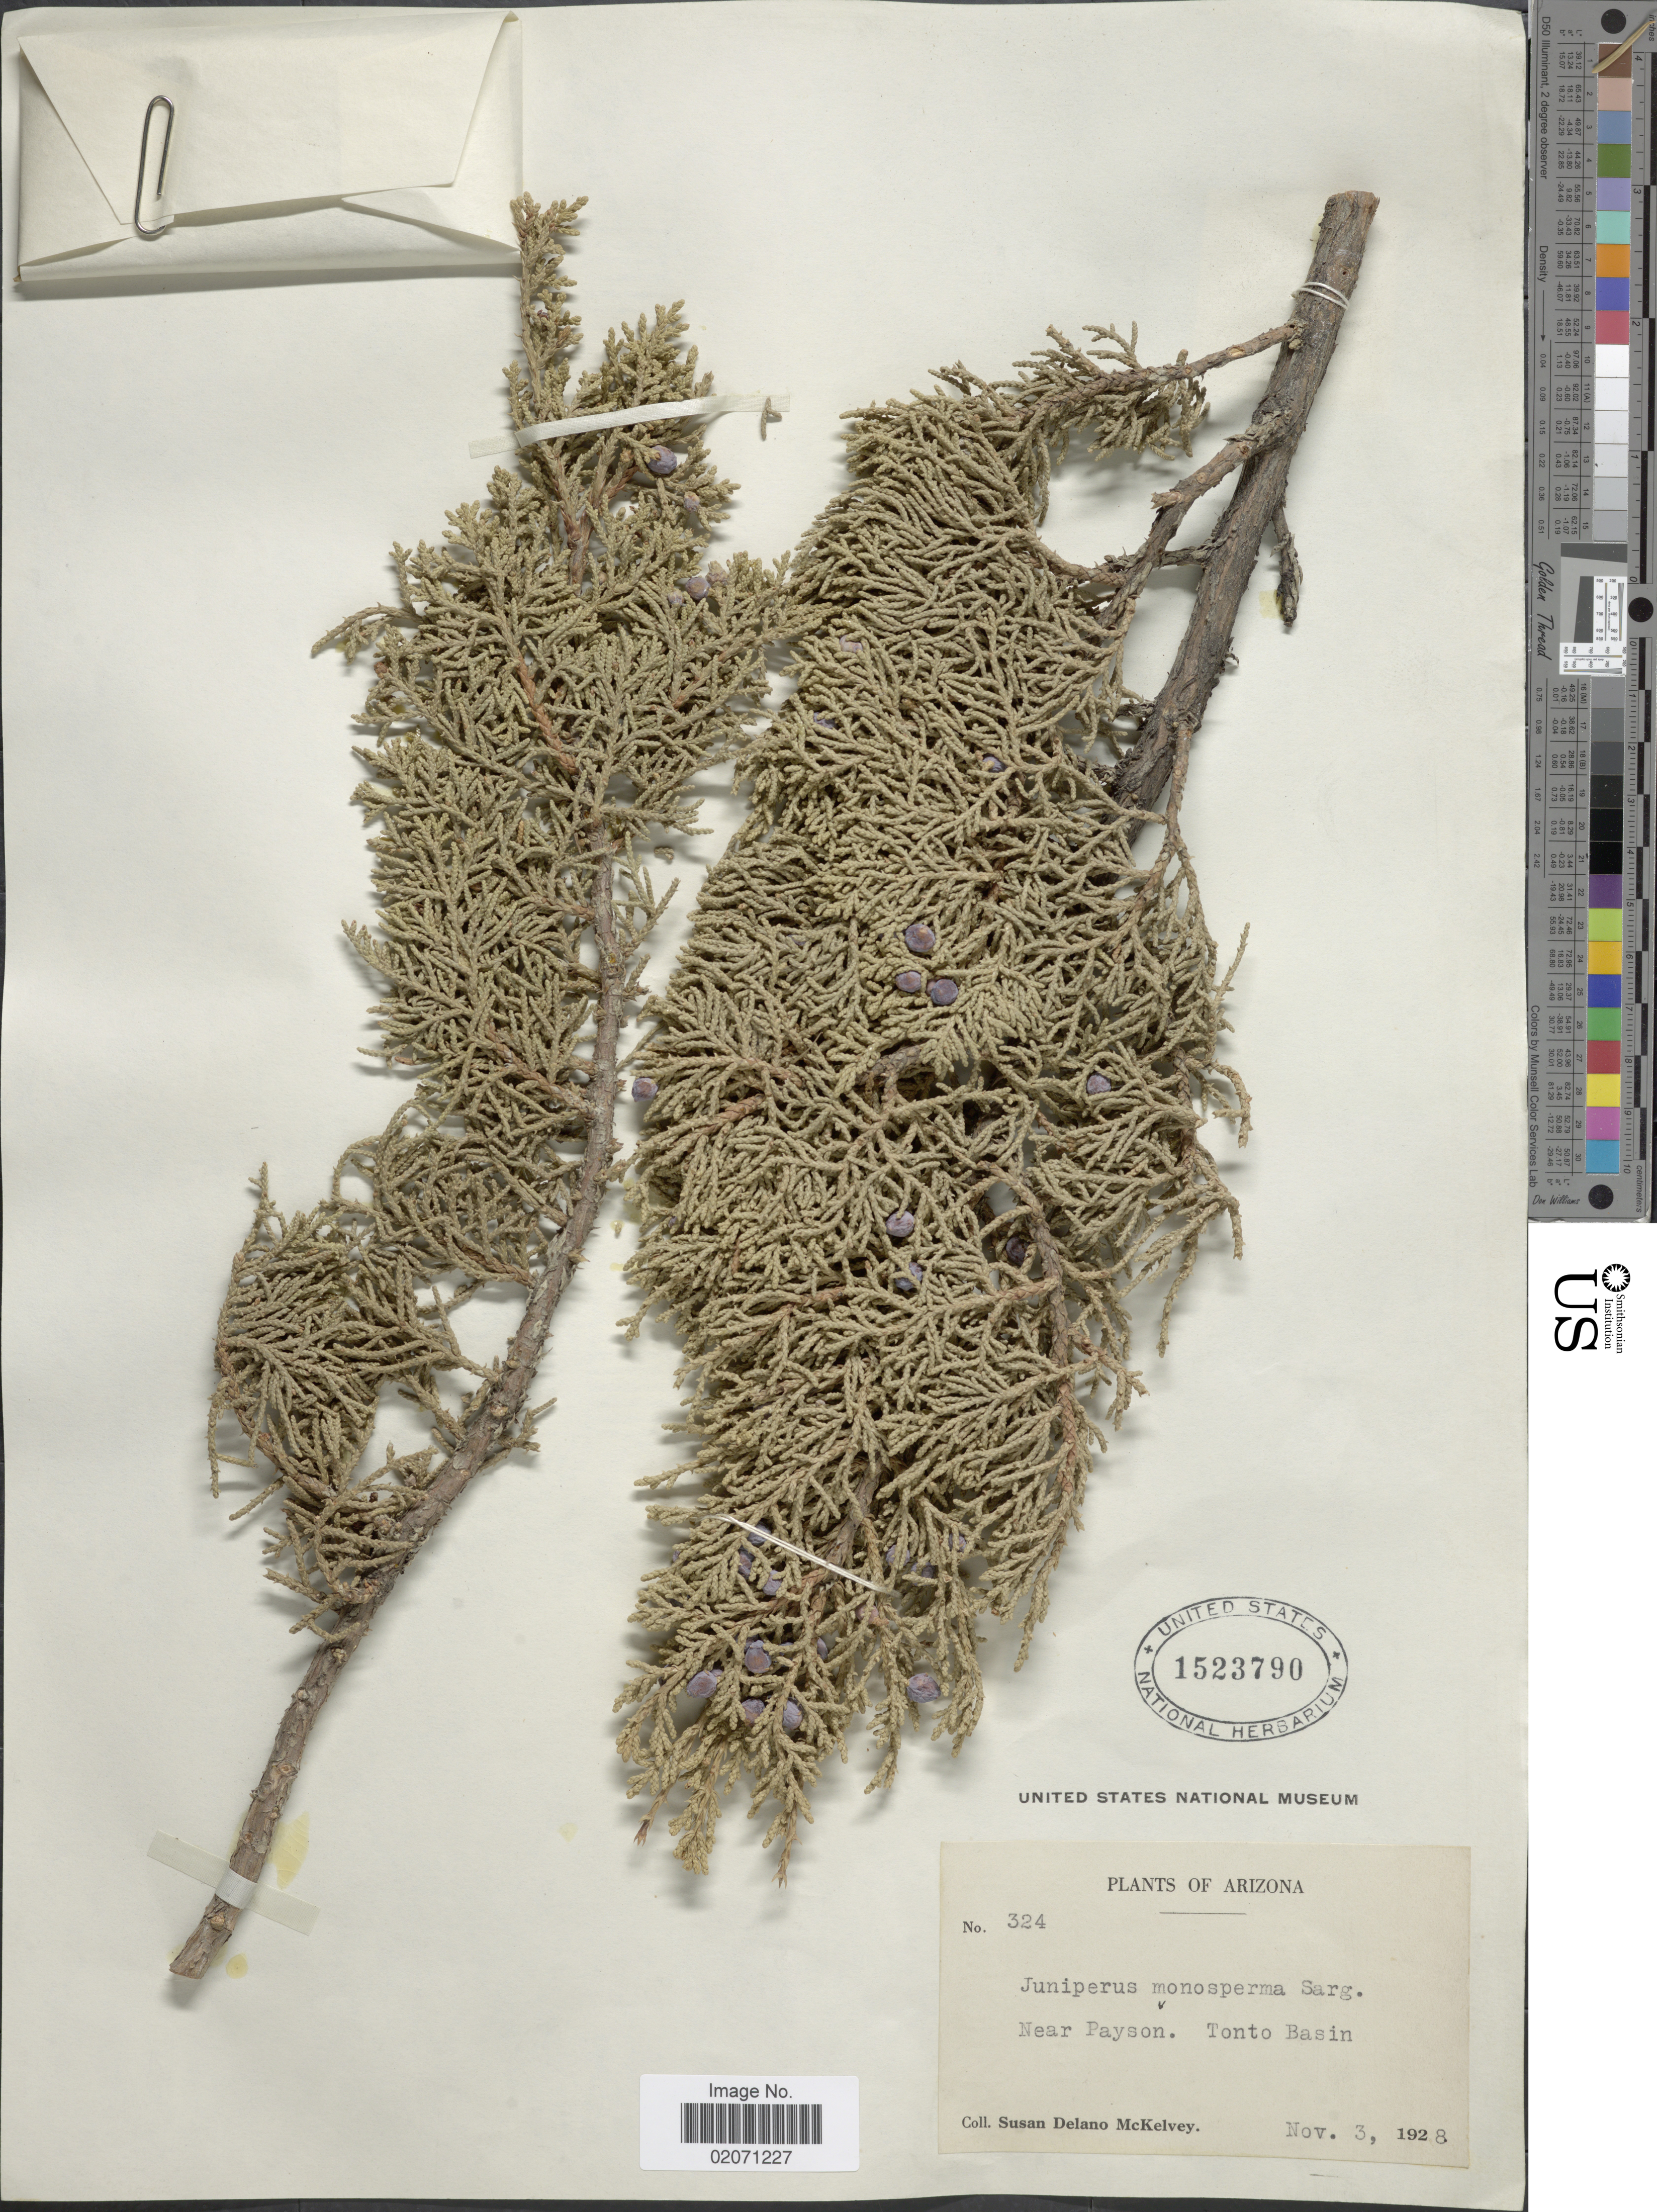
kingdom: Plantae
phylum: Tracheophyta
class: Pinopsida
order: Pinales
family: Cupressaceae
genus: Juniperus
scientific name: Juniperus monosperma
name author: (Engelm.) Sarg.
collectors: S. A. McKelvey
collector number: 324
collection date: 1928-11-03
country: United States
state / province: Arizona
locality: Near Payson. Tonto Basin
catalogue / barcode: US 1523790